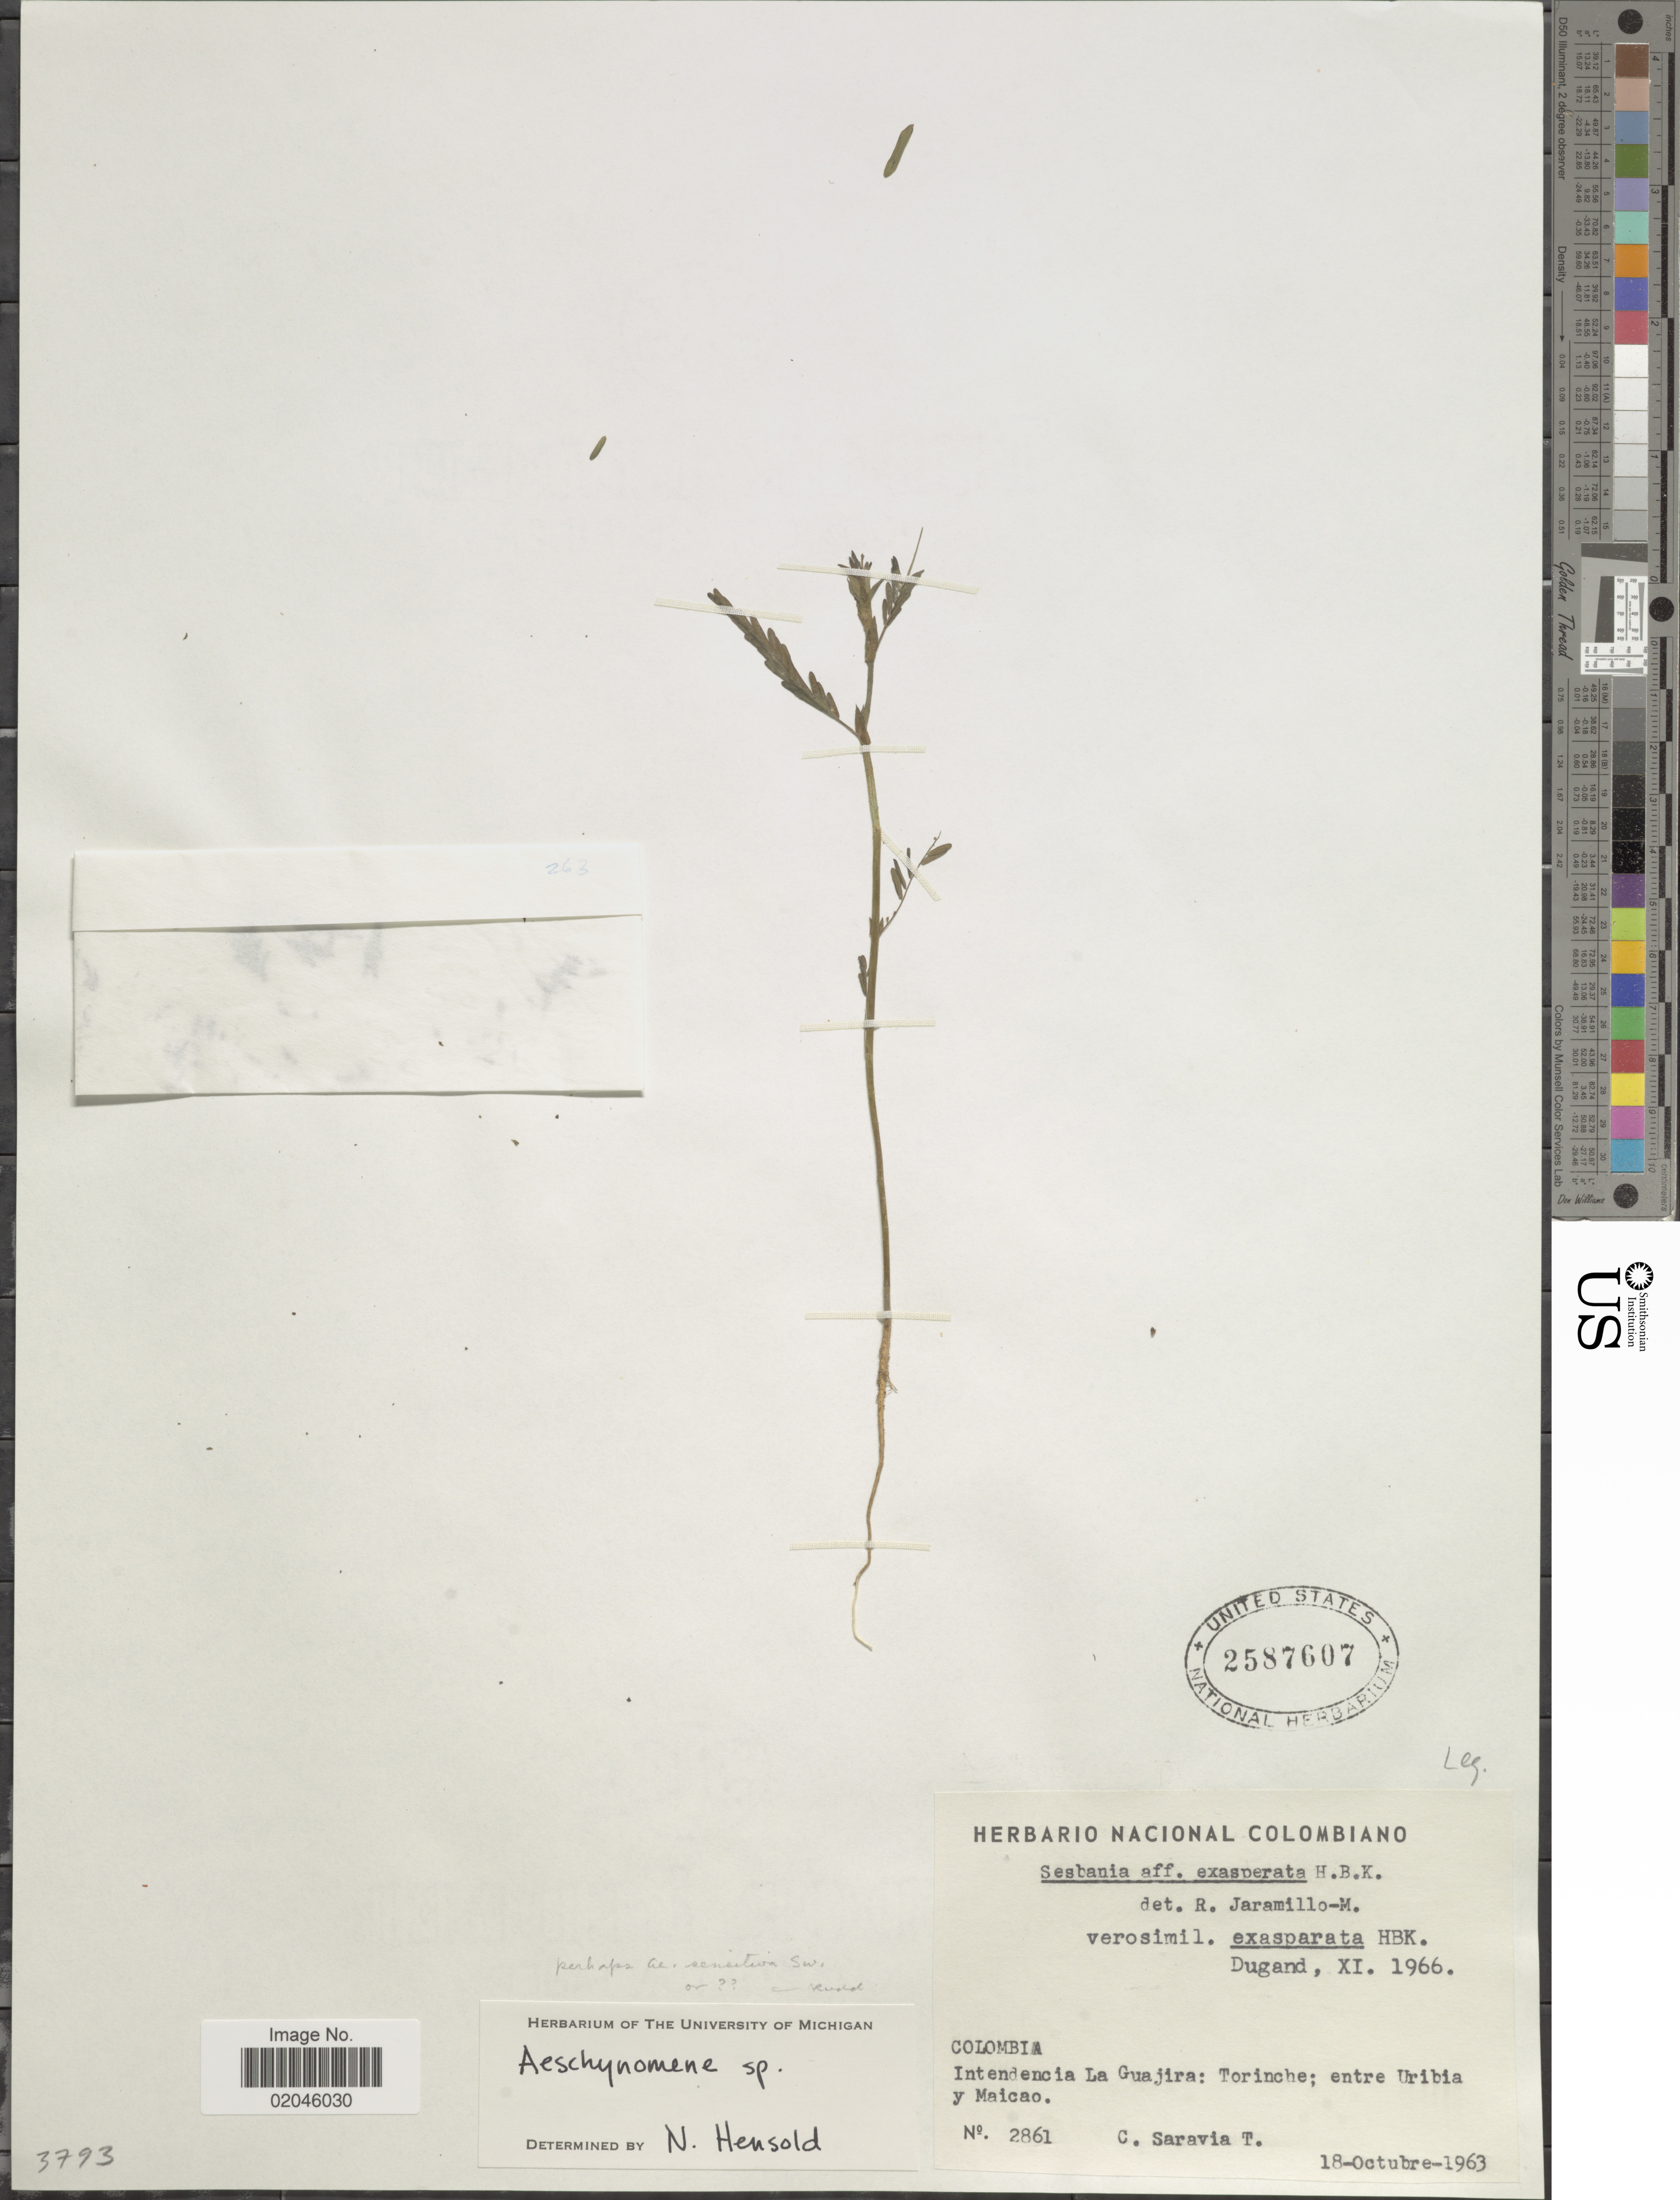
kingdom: Plantae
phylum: Tracheophyta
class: Magnoliopsida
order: Fabales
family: Fabaceae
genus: Aeschynomene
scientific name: Aeschynomene sensitiva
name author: Sw.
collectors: C. Saravia T.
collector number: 2861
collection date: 1963-10-18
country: Colombia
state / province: La Guajira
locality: Torinche; entre Uribia y Maicao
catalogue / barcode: US 2587607